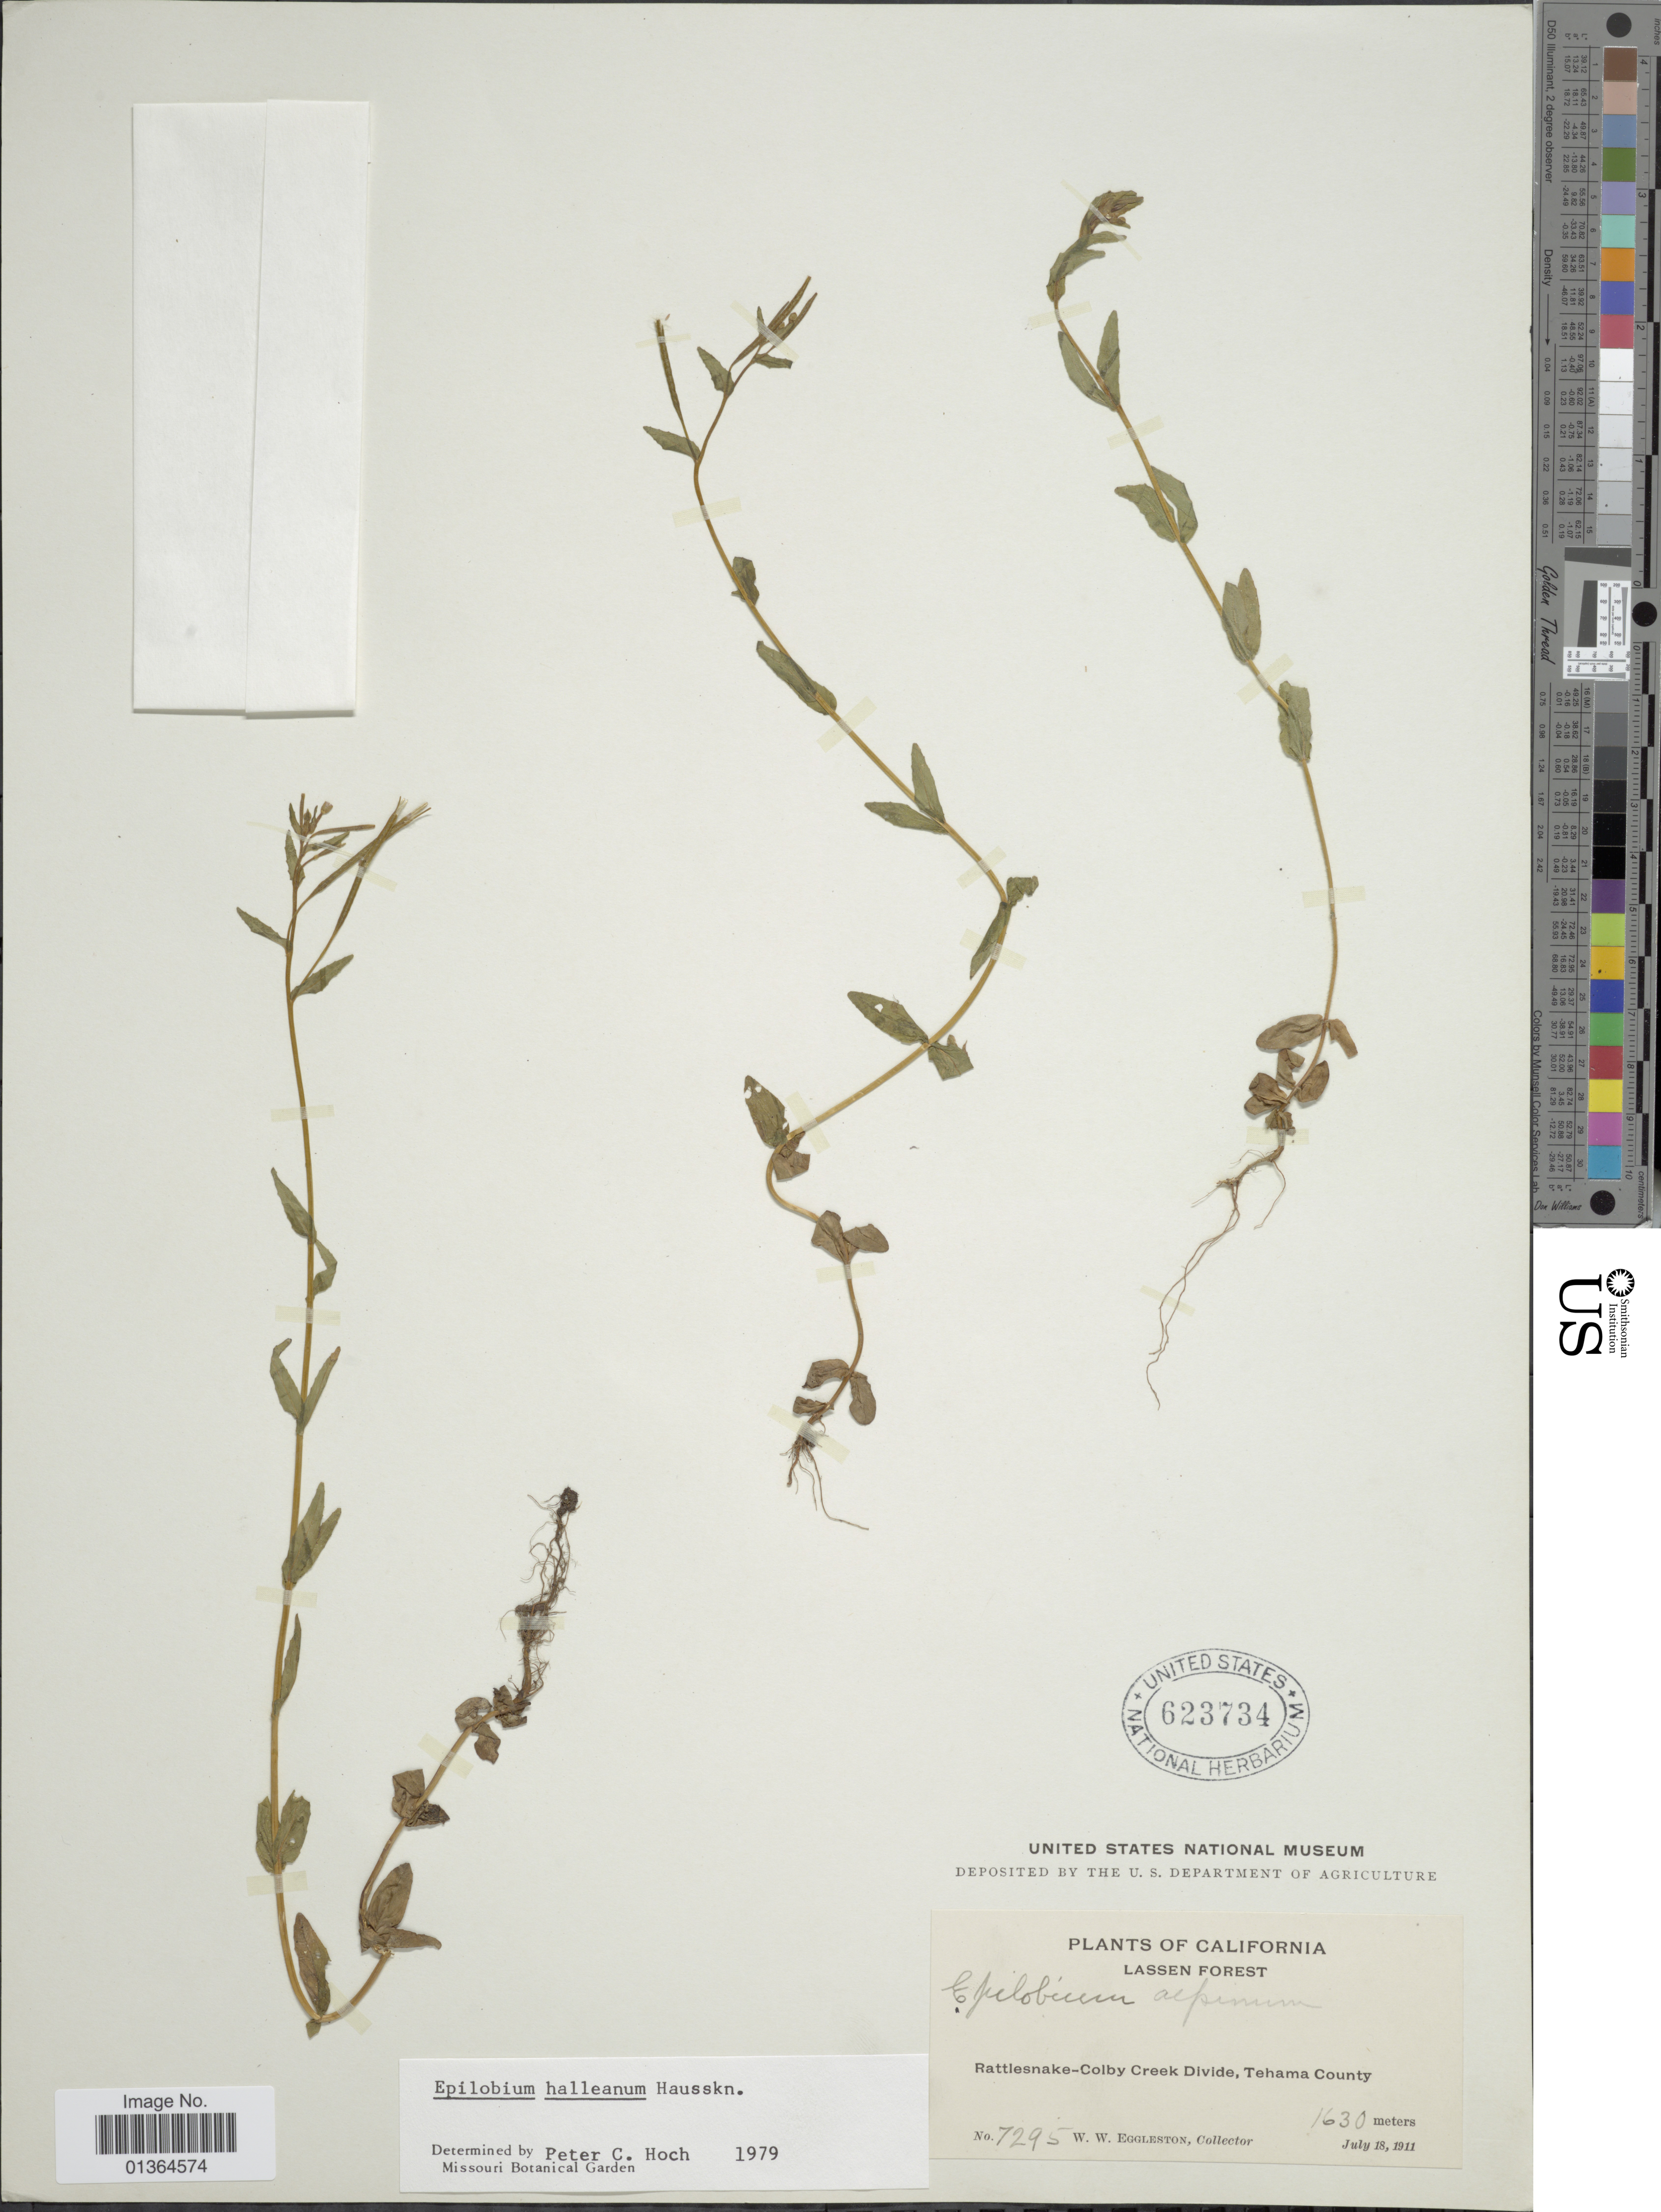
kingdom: Plantae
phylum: Tracheophyta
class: Magnoliopsida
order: Myrtales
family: Onagraceae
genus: Epilobium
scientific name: Epilobium hallianum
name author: Hausskn.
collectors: W. W. Eggleston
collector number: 7295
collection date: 1911-07-18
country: United States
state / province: California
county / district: Tehama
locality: Lassen Forest. Rattlesnake-Colby Creek Divide, Tehama County.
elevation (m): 1630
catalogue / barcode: US 623734